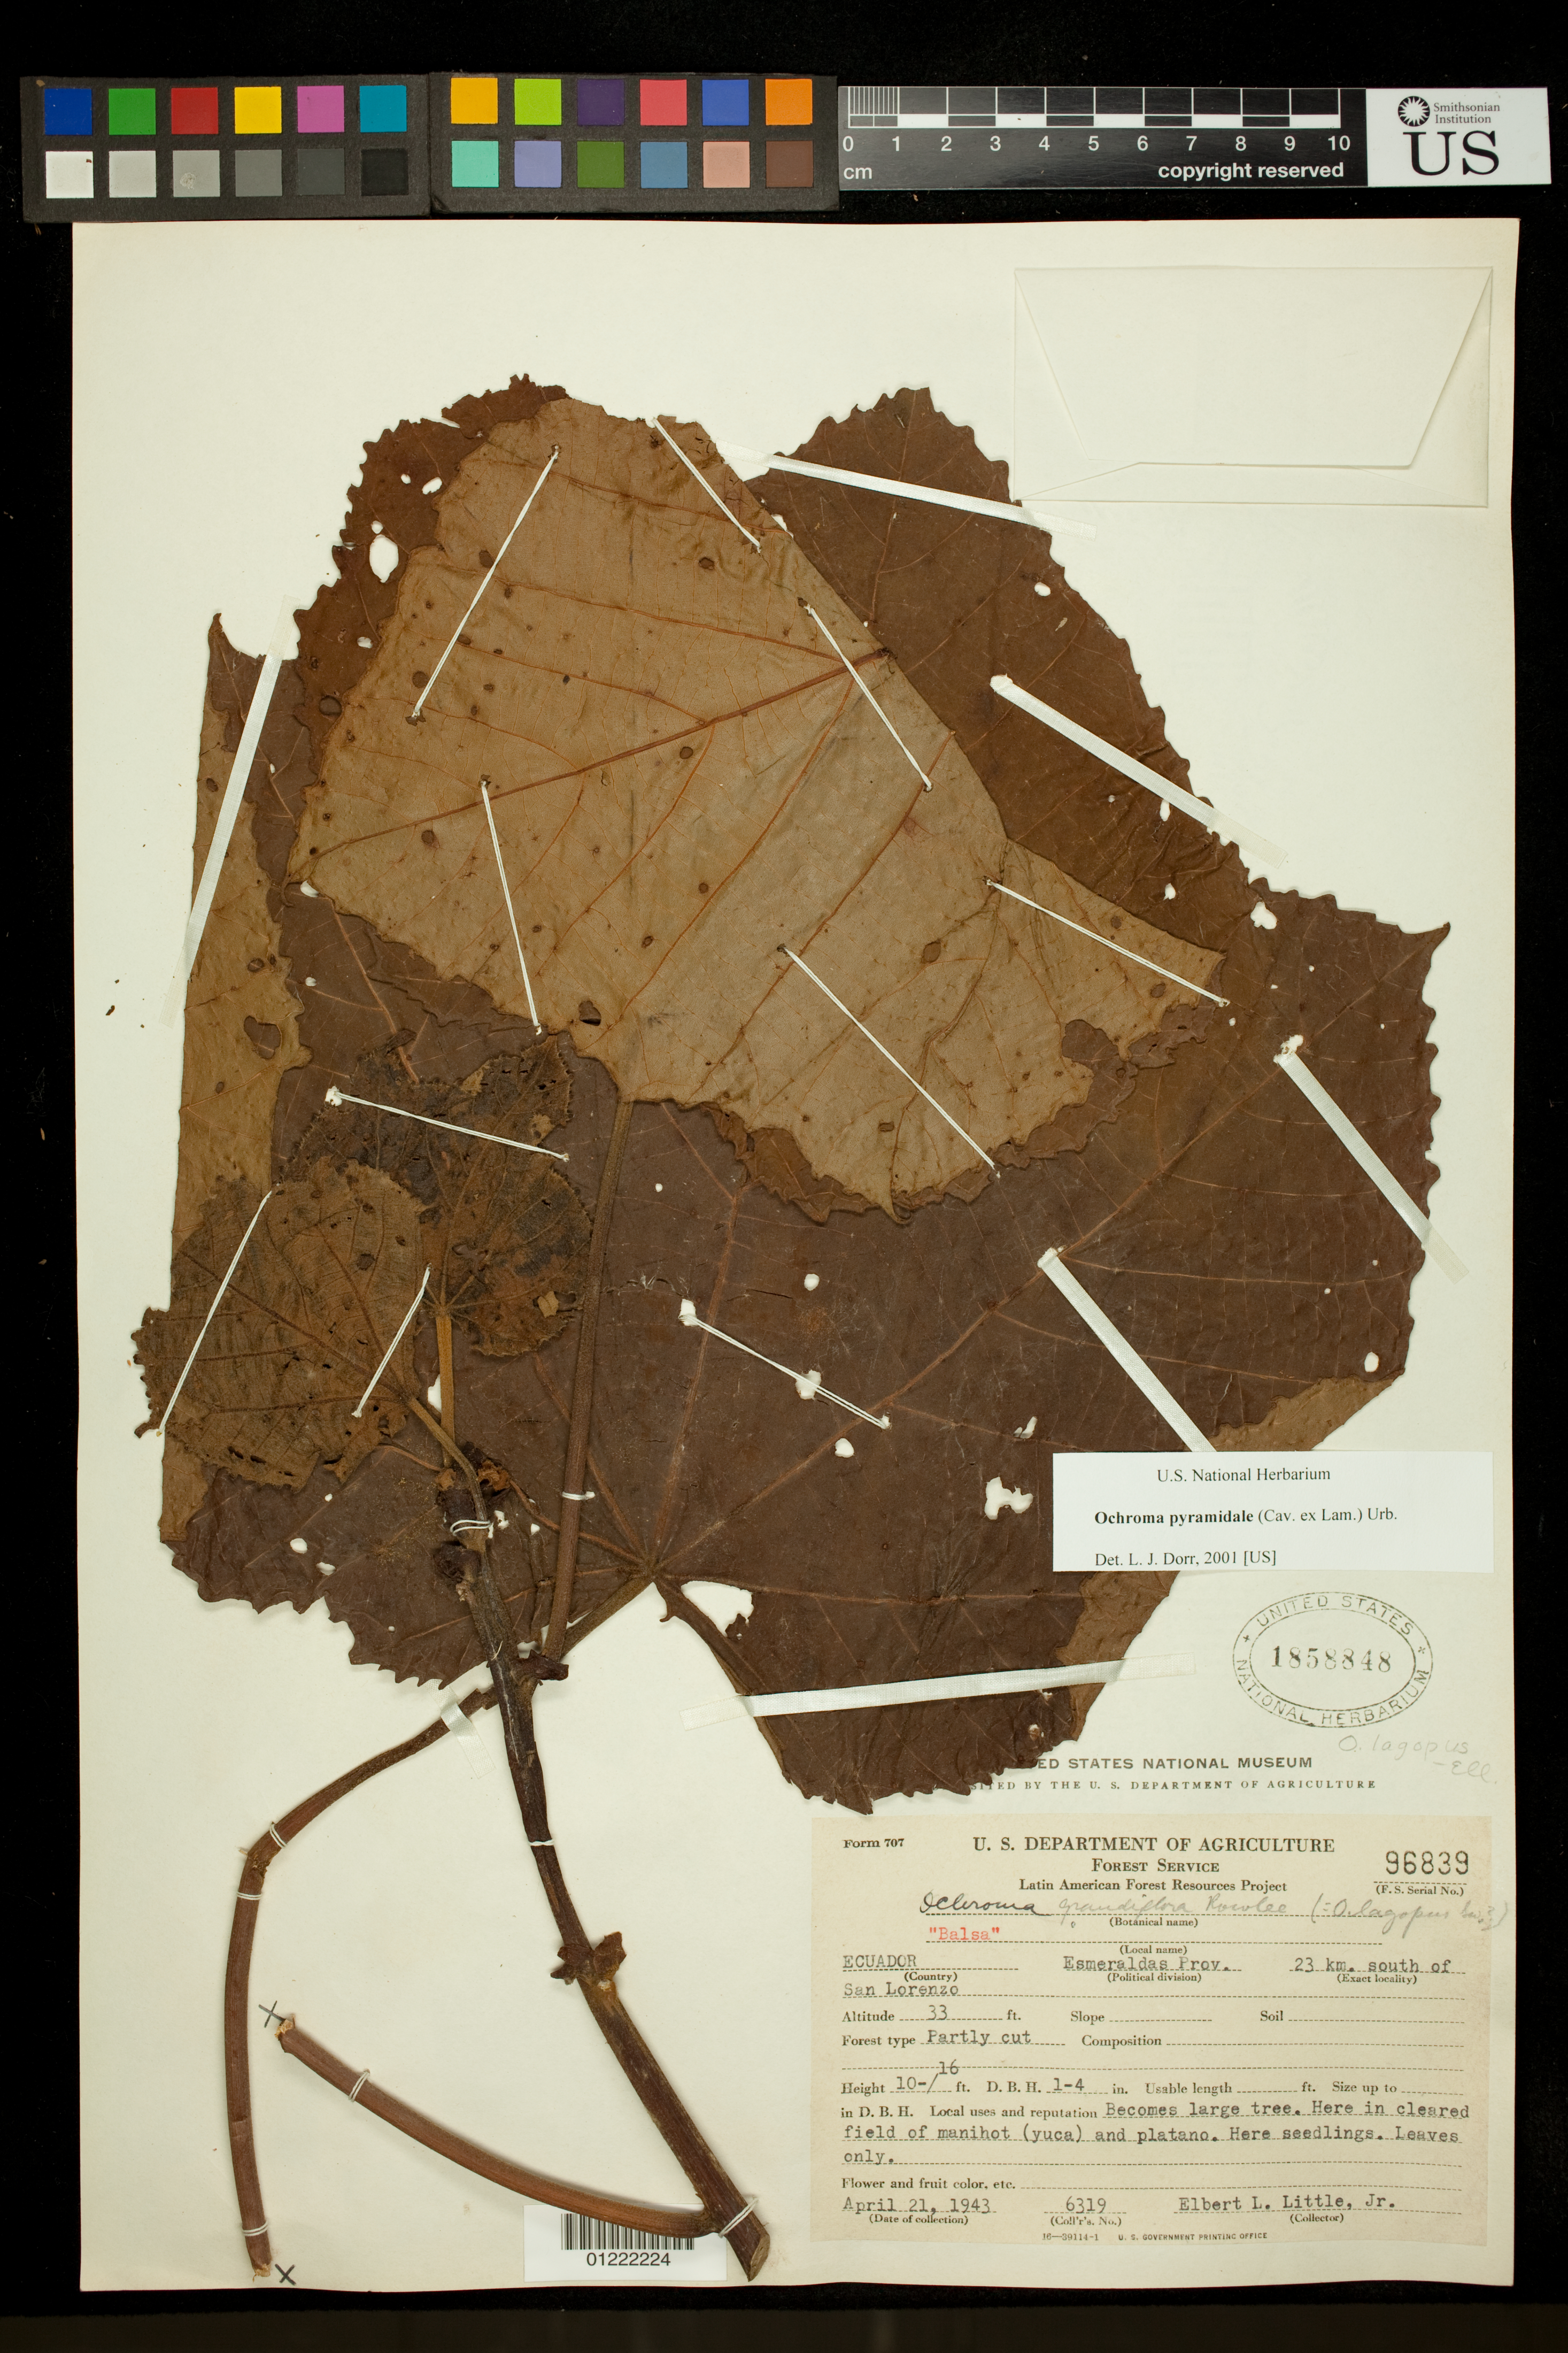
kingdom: Plantae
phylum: Tracheophyta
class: Magnoliopsida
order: Malvales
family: Malvaceae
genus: Ochroma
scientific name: Ochroma pyramidale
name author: (Cav. ex Lam.) Urb.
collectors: E. L. Little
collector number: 6319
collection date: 1943-04-21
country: Ecuador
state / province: Esmeraldas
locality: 23 km south of San Lorenzo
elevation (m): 10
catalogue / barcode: US 1858848